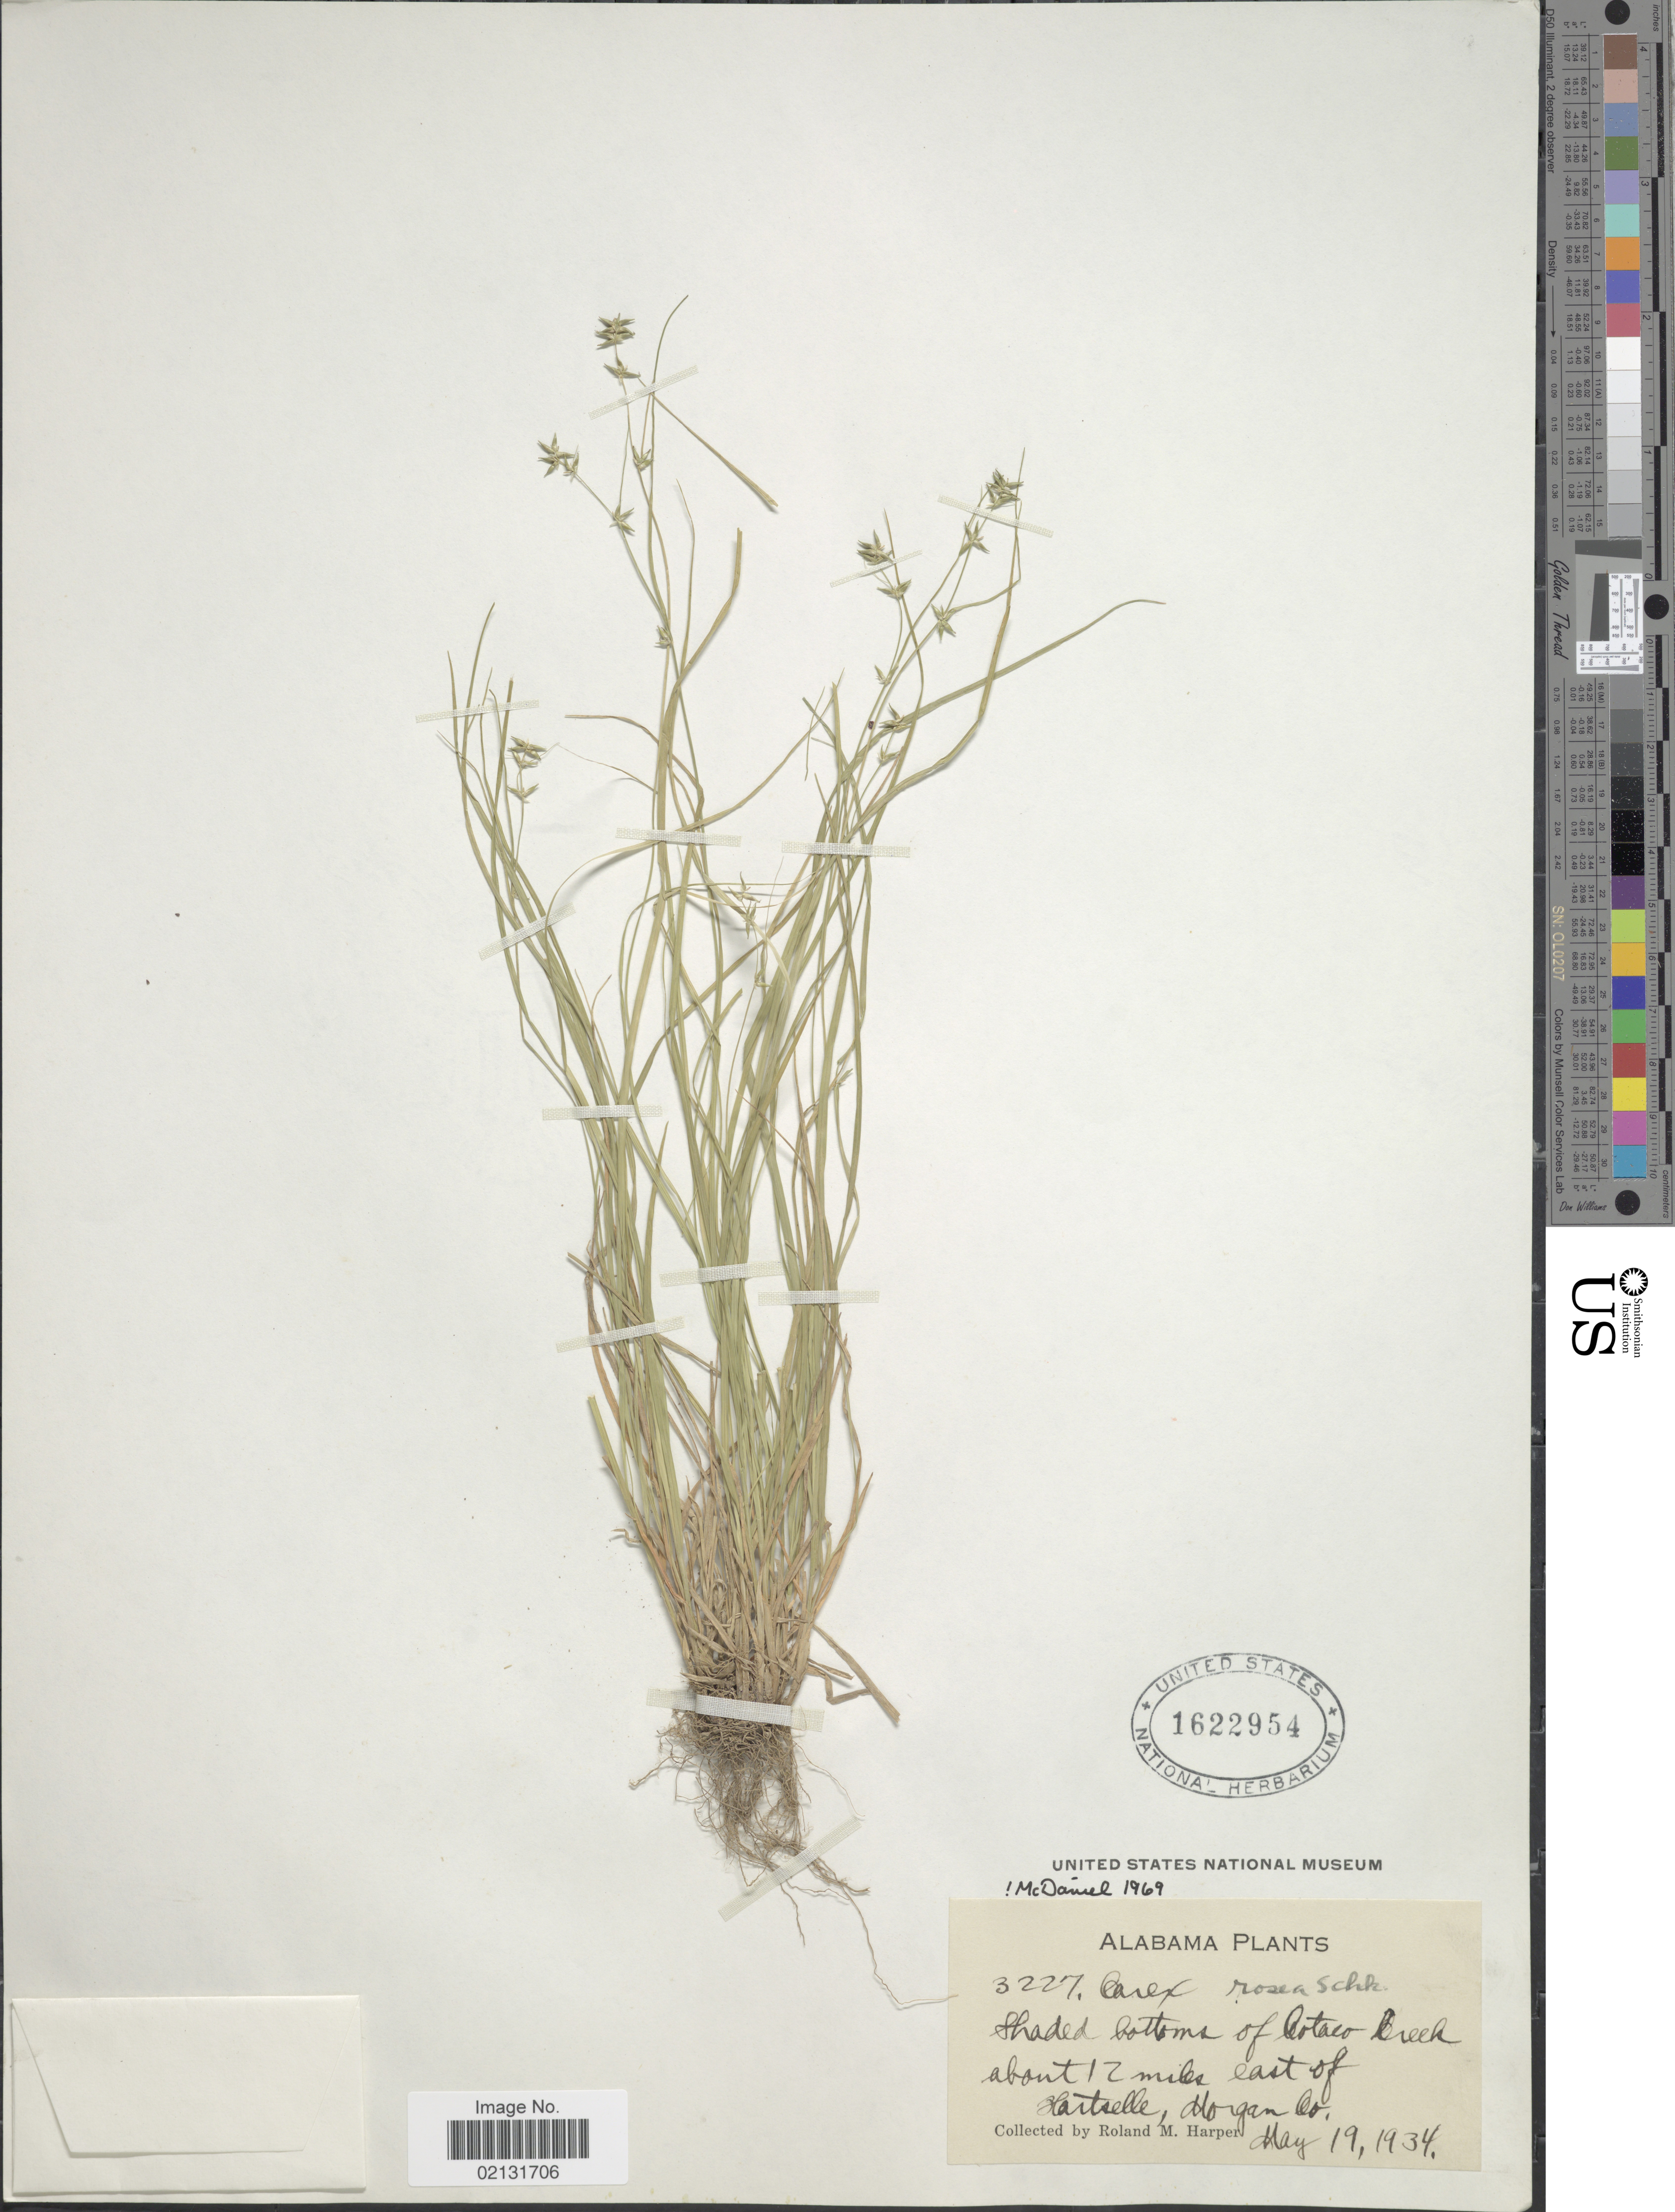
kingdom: Plantae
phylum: Tracheophyta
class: Liliopsida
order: Poales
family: Cyperaceae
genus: Carex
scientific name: Carex rosea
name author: Willd.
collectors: R. M. Harper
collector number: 3227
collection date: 1934-05-19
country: United States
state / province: Alabama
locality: Shaded bottoms of Cotaco Creek about 12 miles east of Hartselle, Morgan Co.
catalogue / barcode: US 1622954